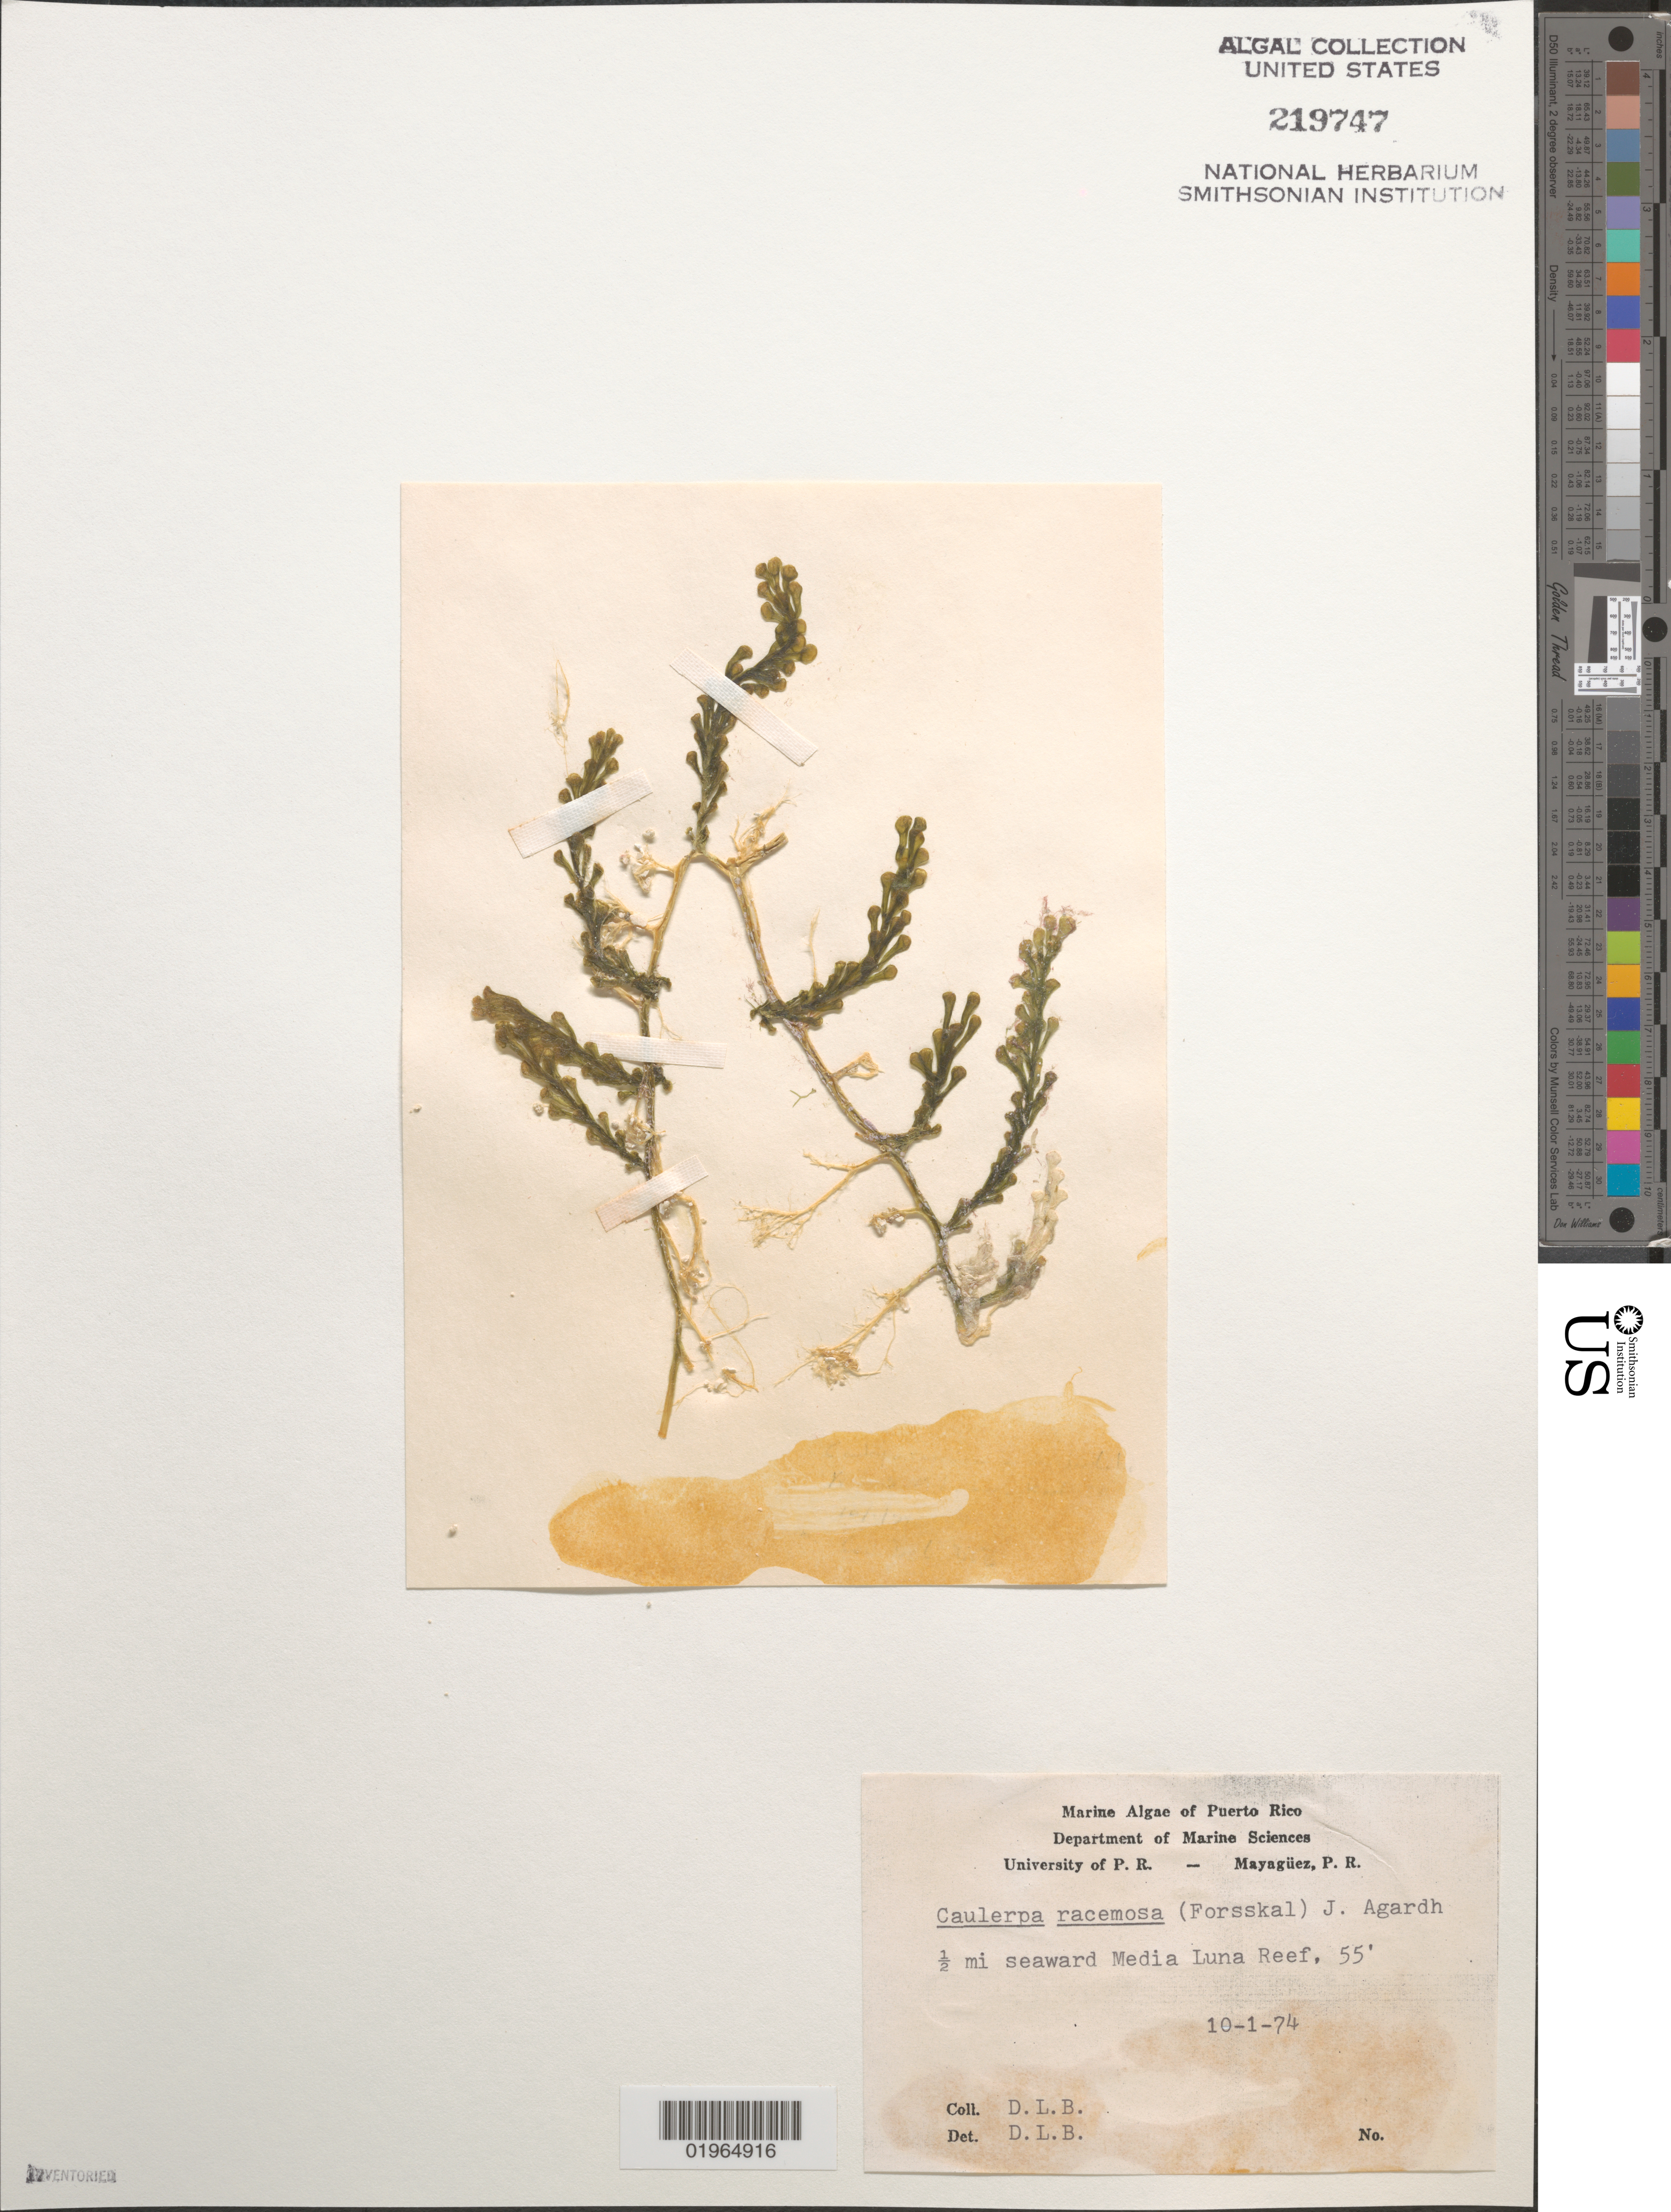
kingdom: Plantae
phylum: Chlorophyta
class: Ulvophyceae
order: Bryopsidales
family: Caulerpaceae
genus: Caulerpa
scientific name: Caulerpa racemosa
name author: (Forssk.) J. Agardh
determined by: Ballantine, D. L.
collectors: D.L. Ballantine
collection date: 1974-10-01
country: Puerto Rico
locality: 1/2 mi seaward Media Luna Reef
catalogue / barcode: US 219747